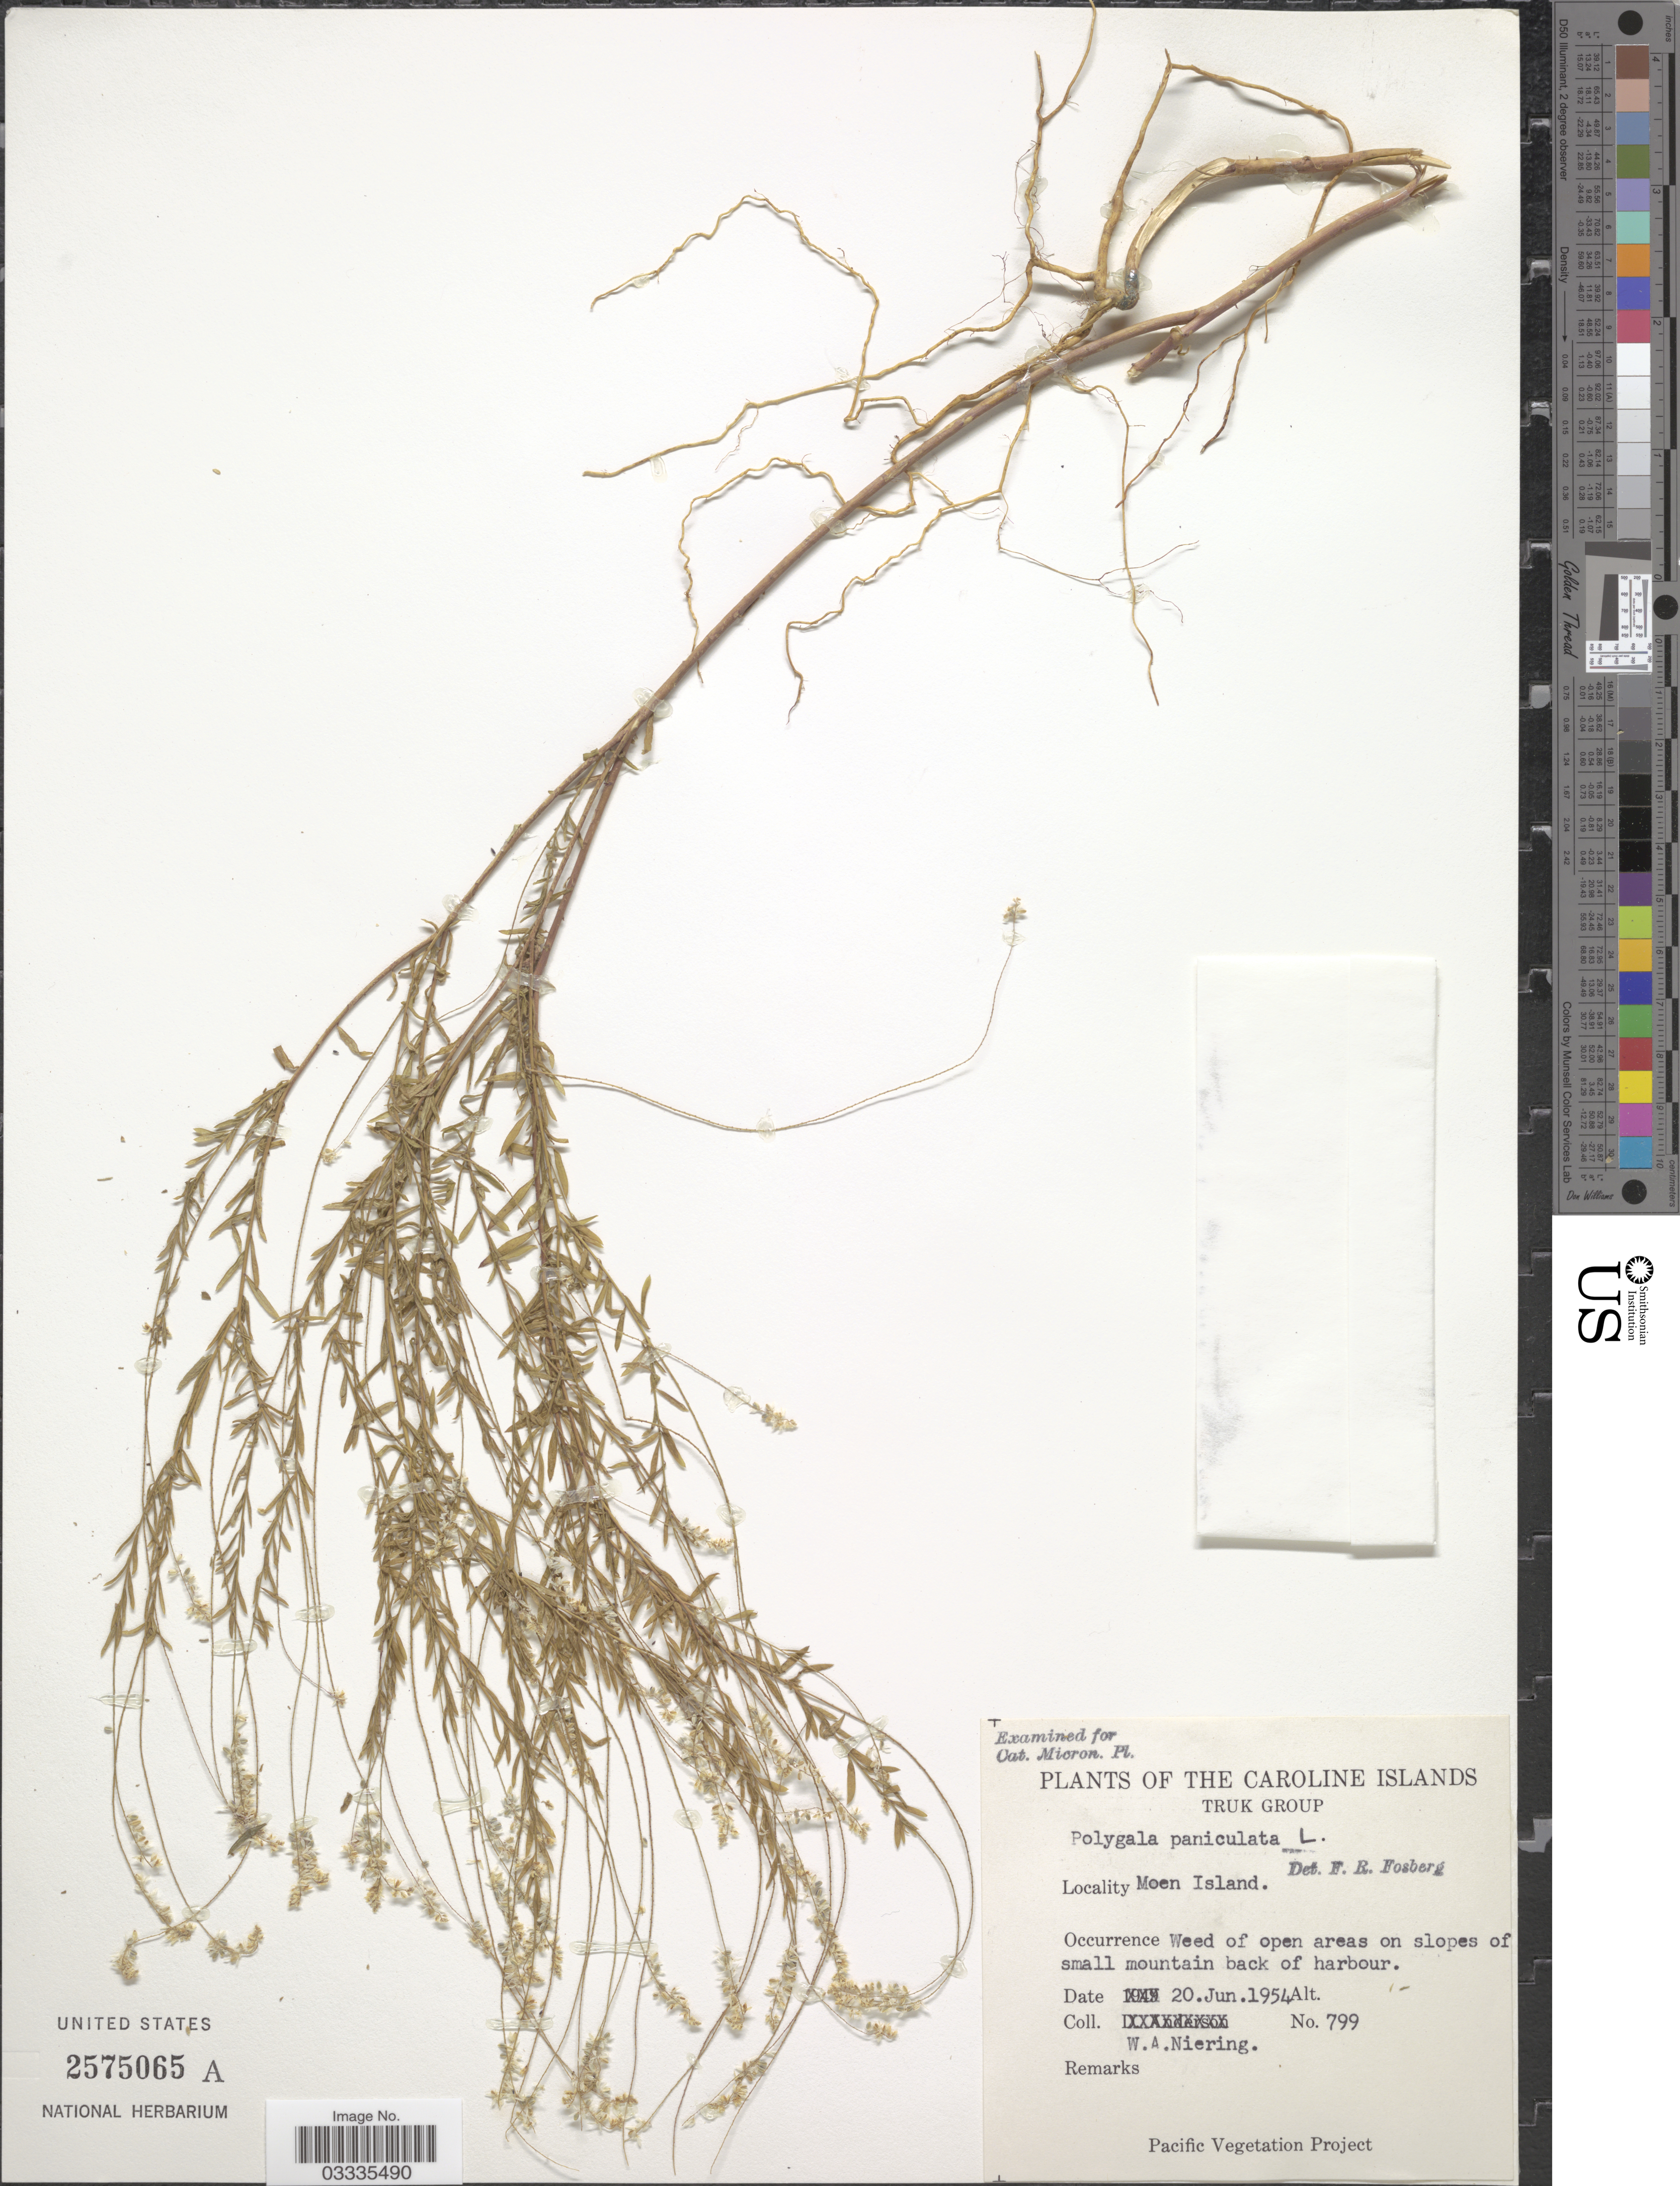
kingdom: Plantae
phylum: Tracheophyta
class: Magnoliopsida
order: Fabales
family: Polygalaceae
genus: Polygala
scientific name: Polygala paniculata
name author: L.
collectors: W. Niering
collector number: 799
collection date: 1954-06-20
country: Micronesia, Federated States of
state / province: Truk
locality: The Caroline Islands. Truk Group. Moen Island.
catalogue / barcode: US 2575065A